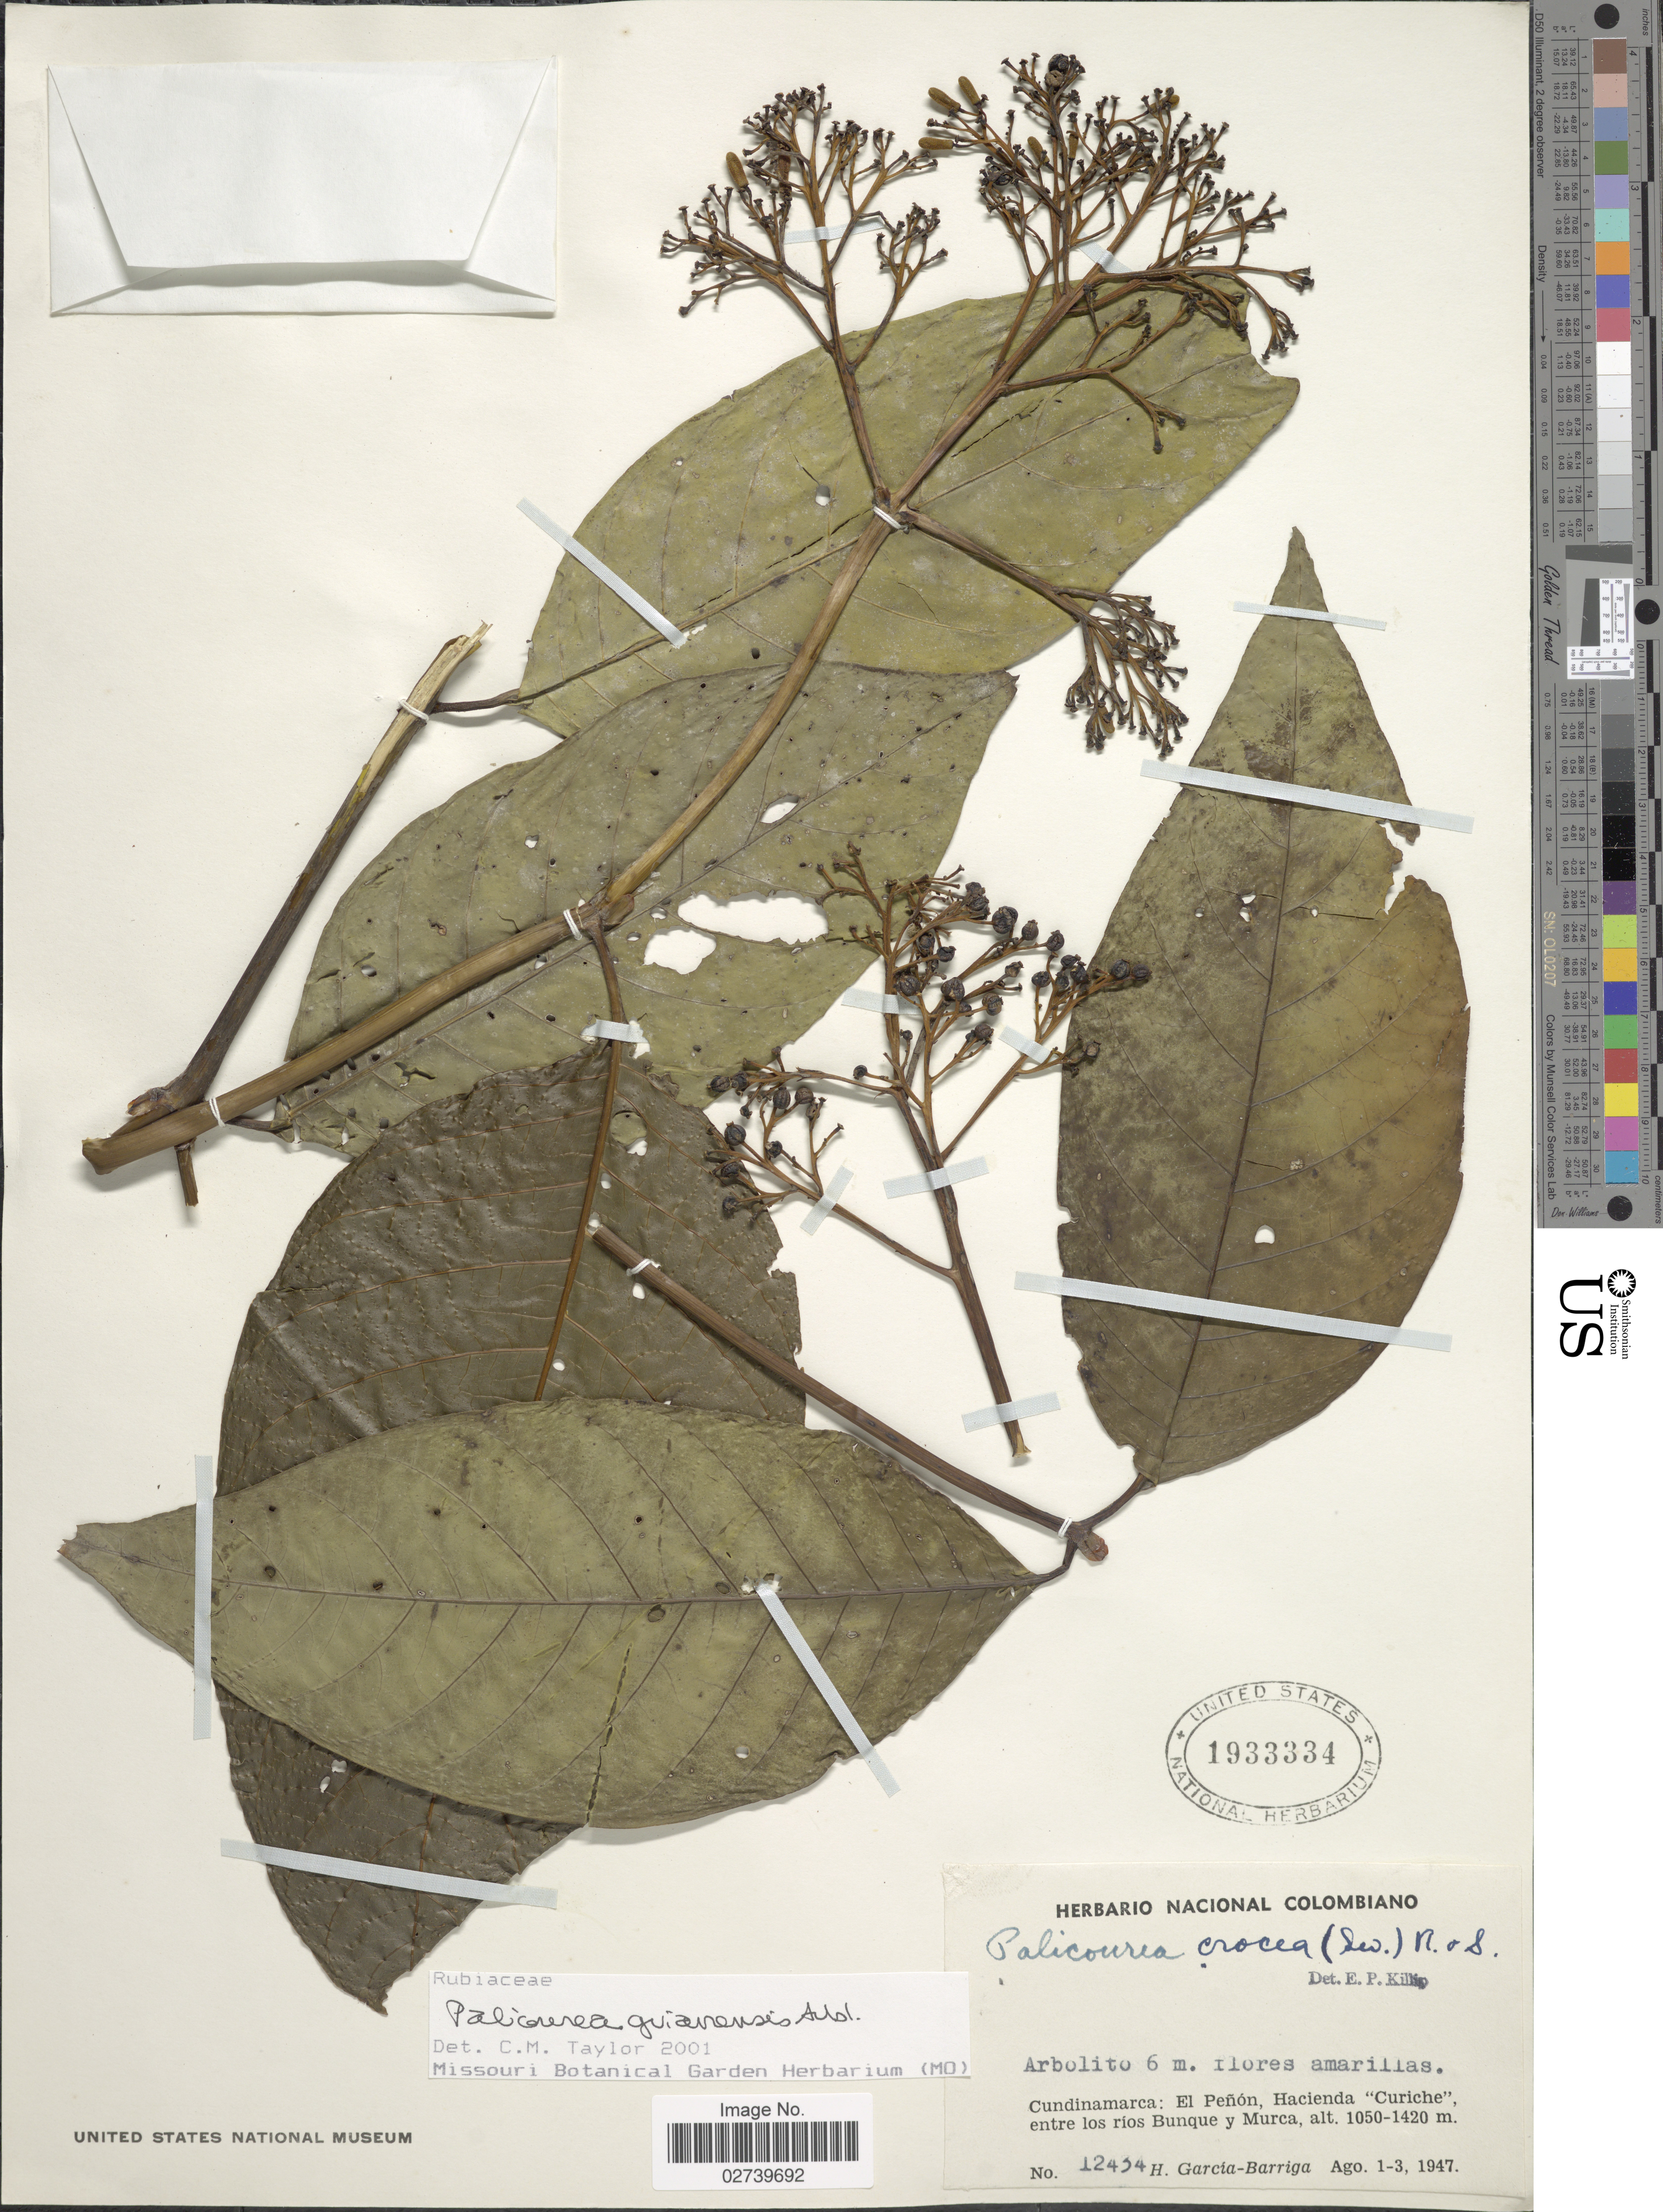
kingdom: Plantae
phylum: Tracheophyta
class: Magnoliopsida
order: Gentianales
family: Rubiaceae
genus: Palicourea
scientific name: Palicourea guianensis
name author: Aubl.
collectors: H. García Barriga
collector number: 12434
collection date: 1947-08-01/1947-08-03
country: Colombia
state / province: Cundinamarca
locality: El Peñón, Hacienda "Curiche", entre los ríos Bunque y Murca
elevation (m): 1050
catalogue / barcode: US 1933334